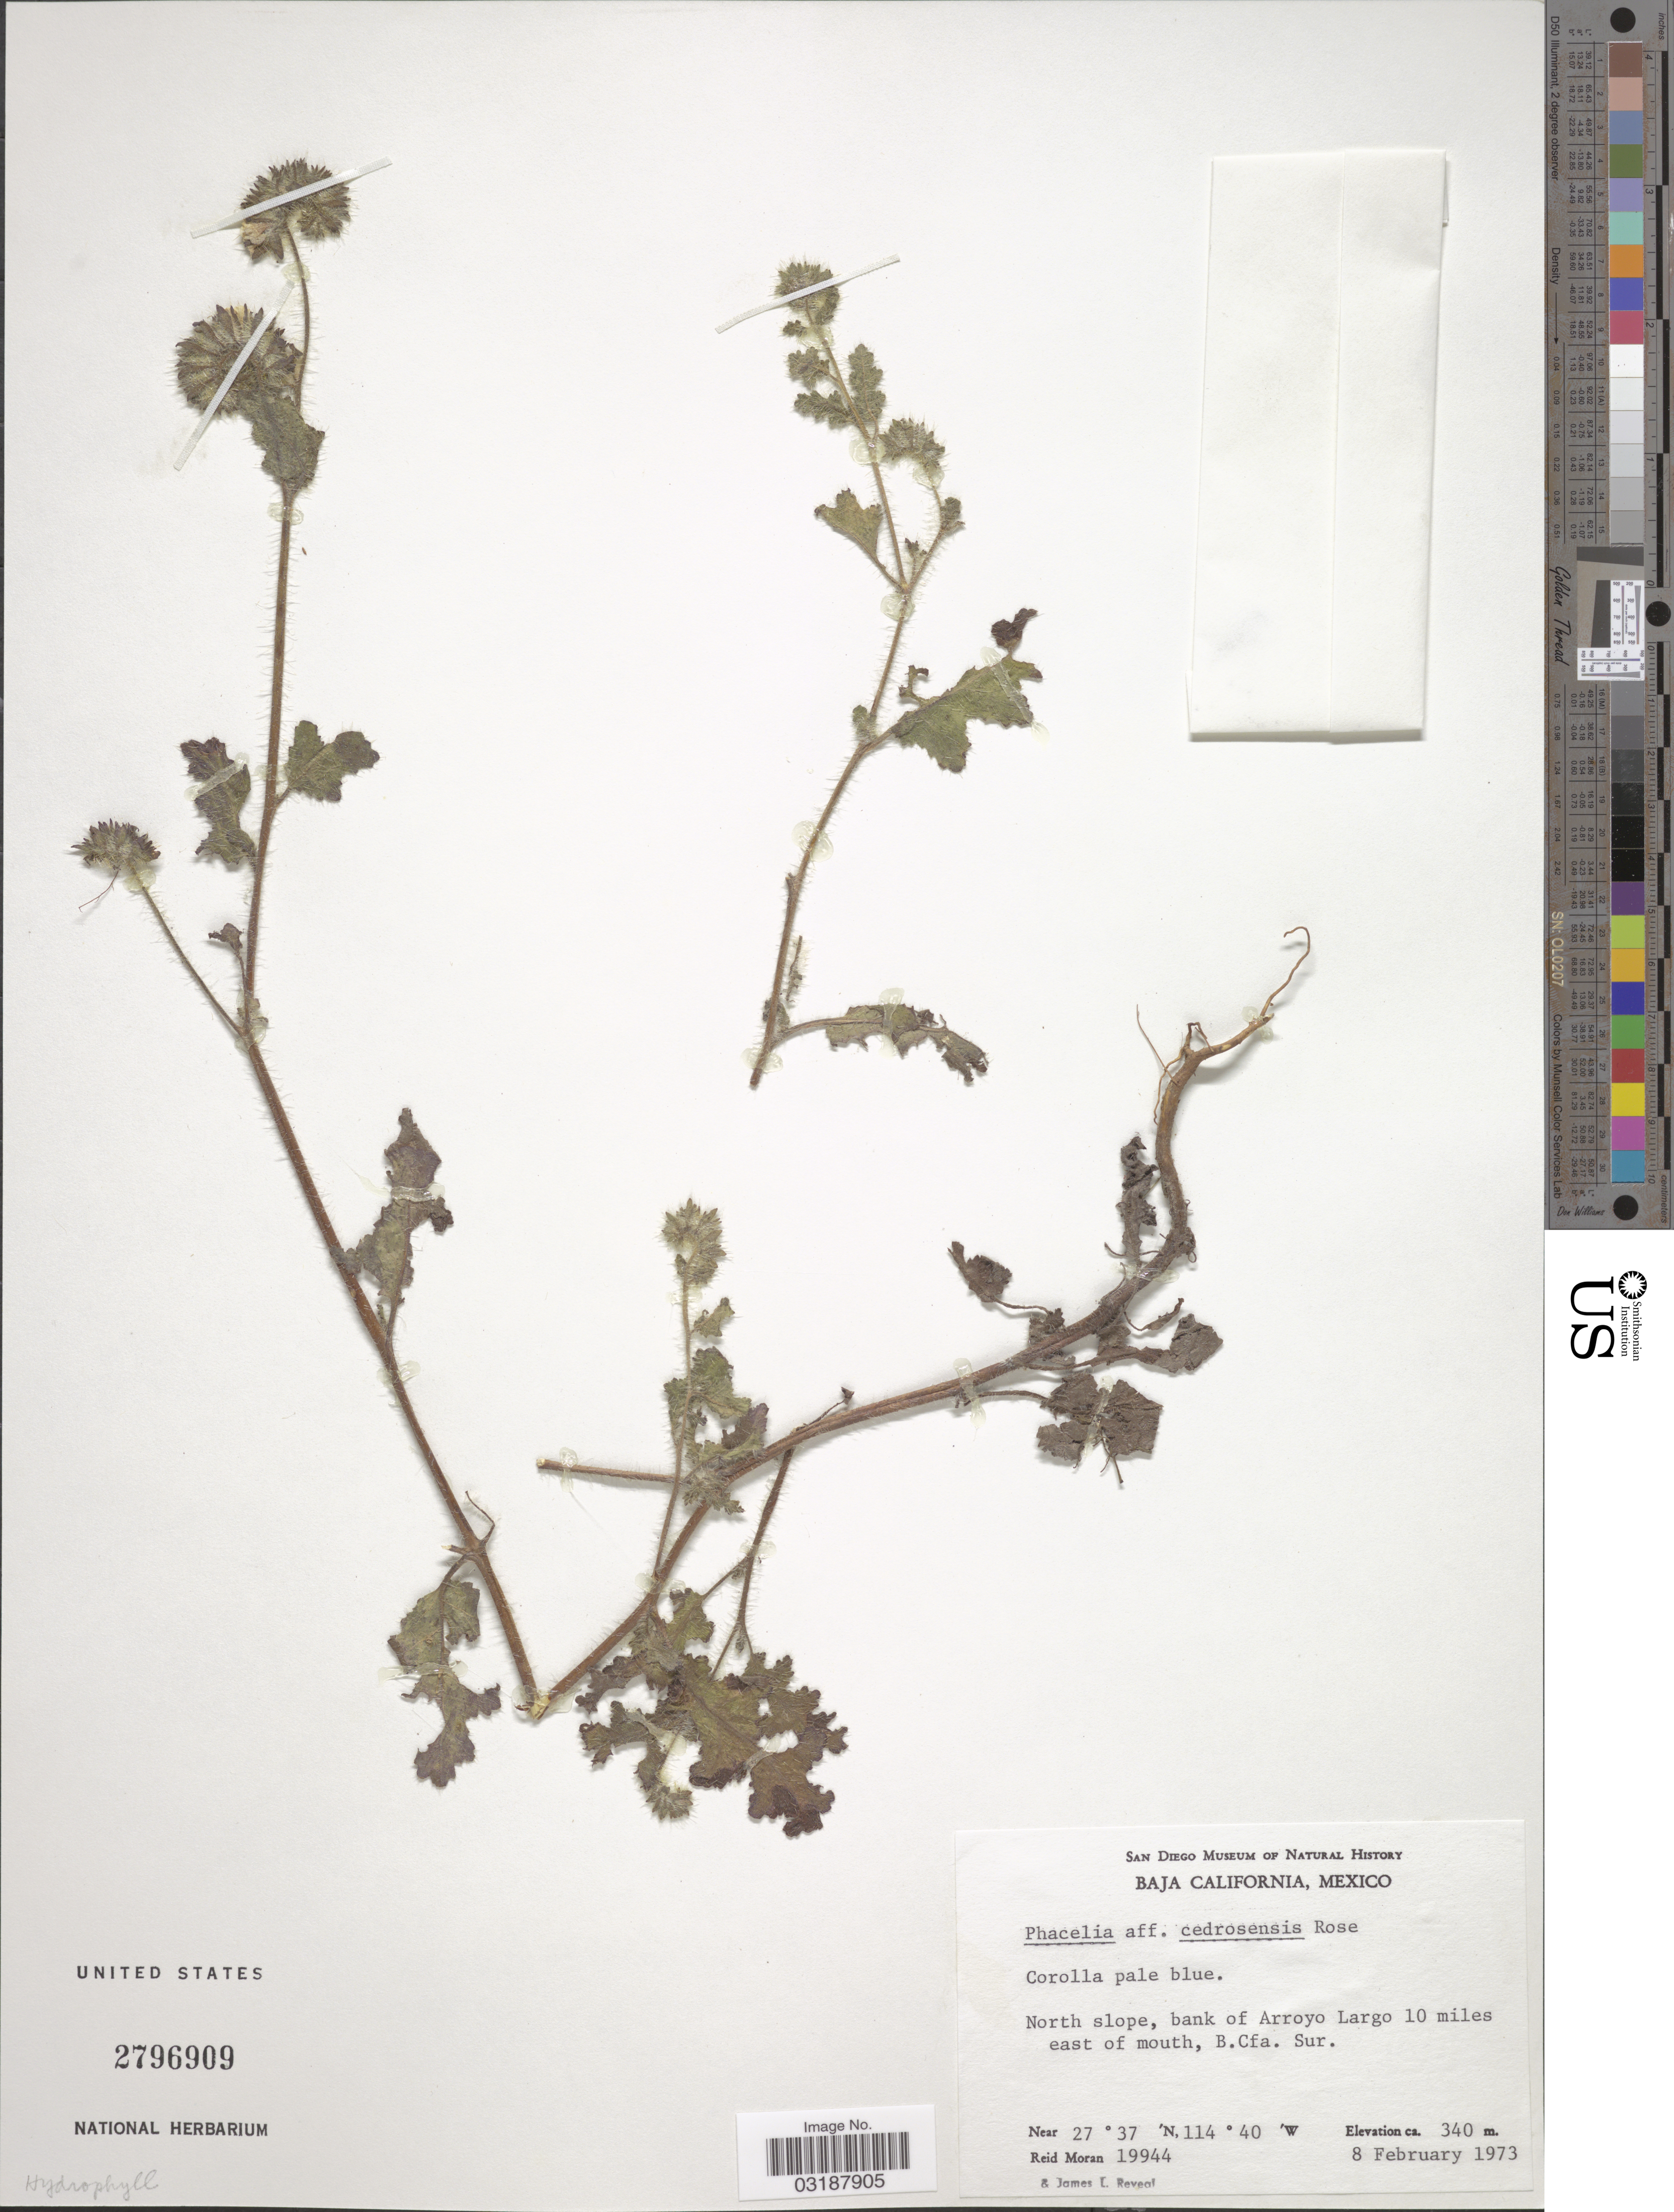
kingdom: Plantae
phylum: Tracheophyta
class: Magnoliopsida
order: Boraginales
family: Hydrophyllaceae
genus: Phacelia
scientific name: Phacelia cedrosensis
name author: Rose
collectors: R. Moran & J. L. Reveal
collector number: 19944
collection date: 1973-02-08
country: Mexico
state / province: Baja California Sur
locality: North slope, bank of Arroyo Largo 10 miles east of mouth, B. Cfa. Sur.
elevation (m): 340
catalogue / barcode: US 2796909